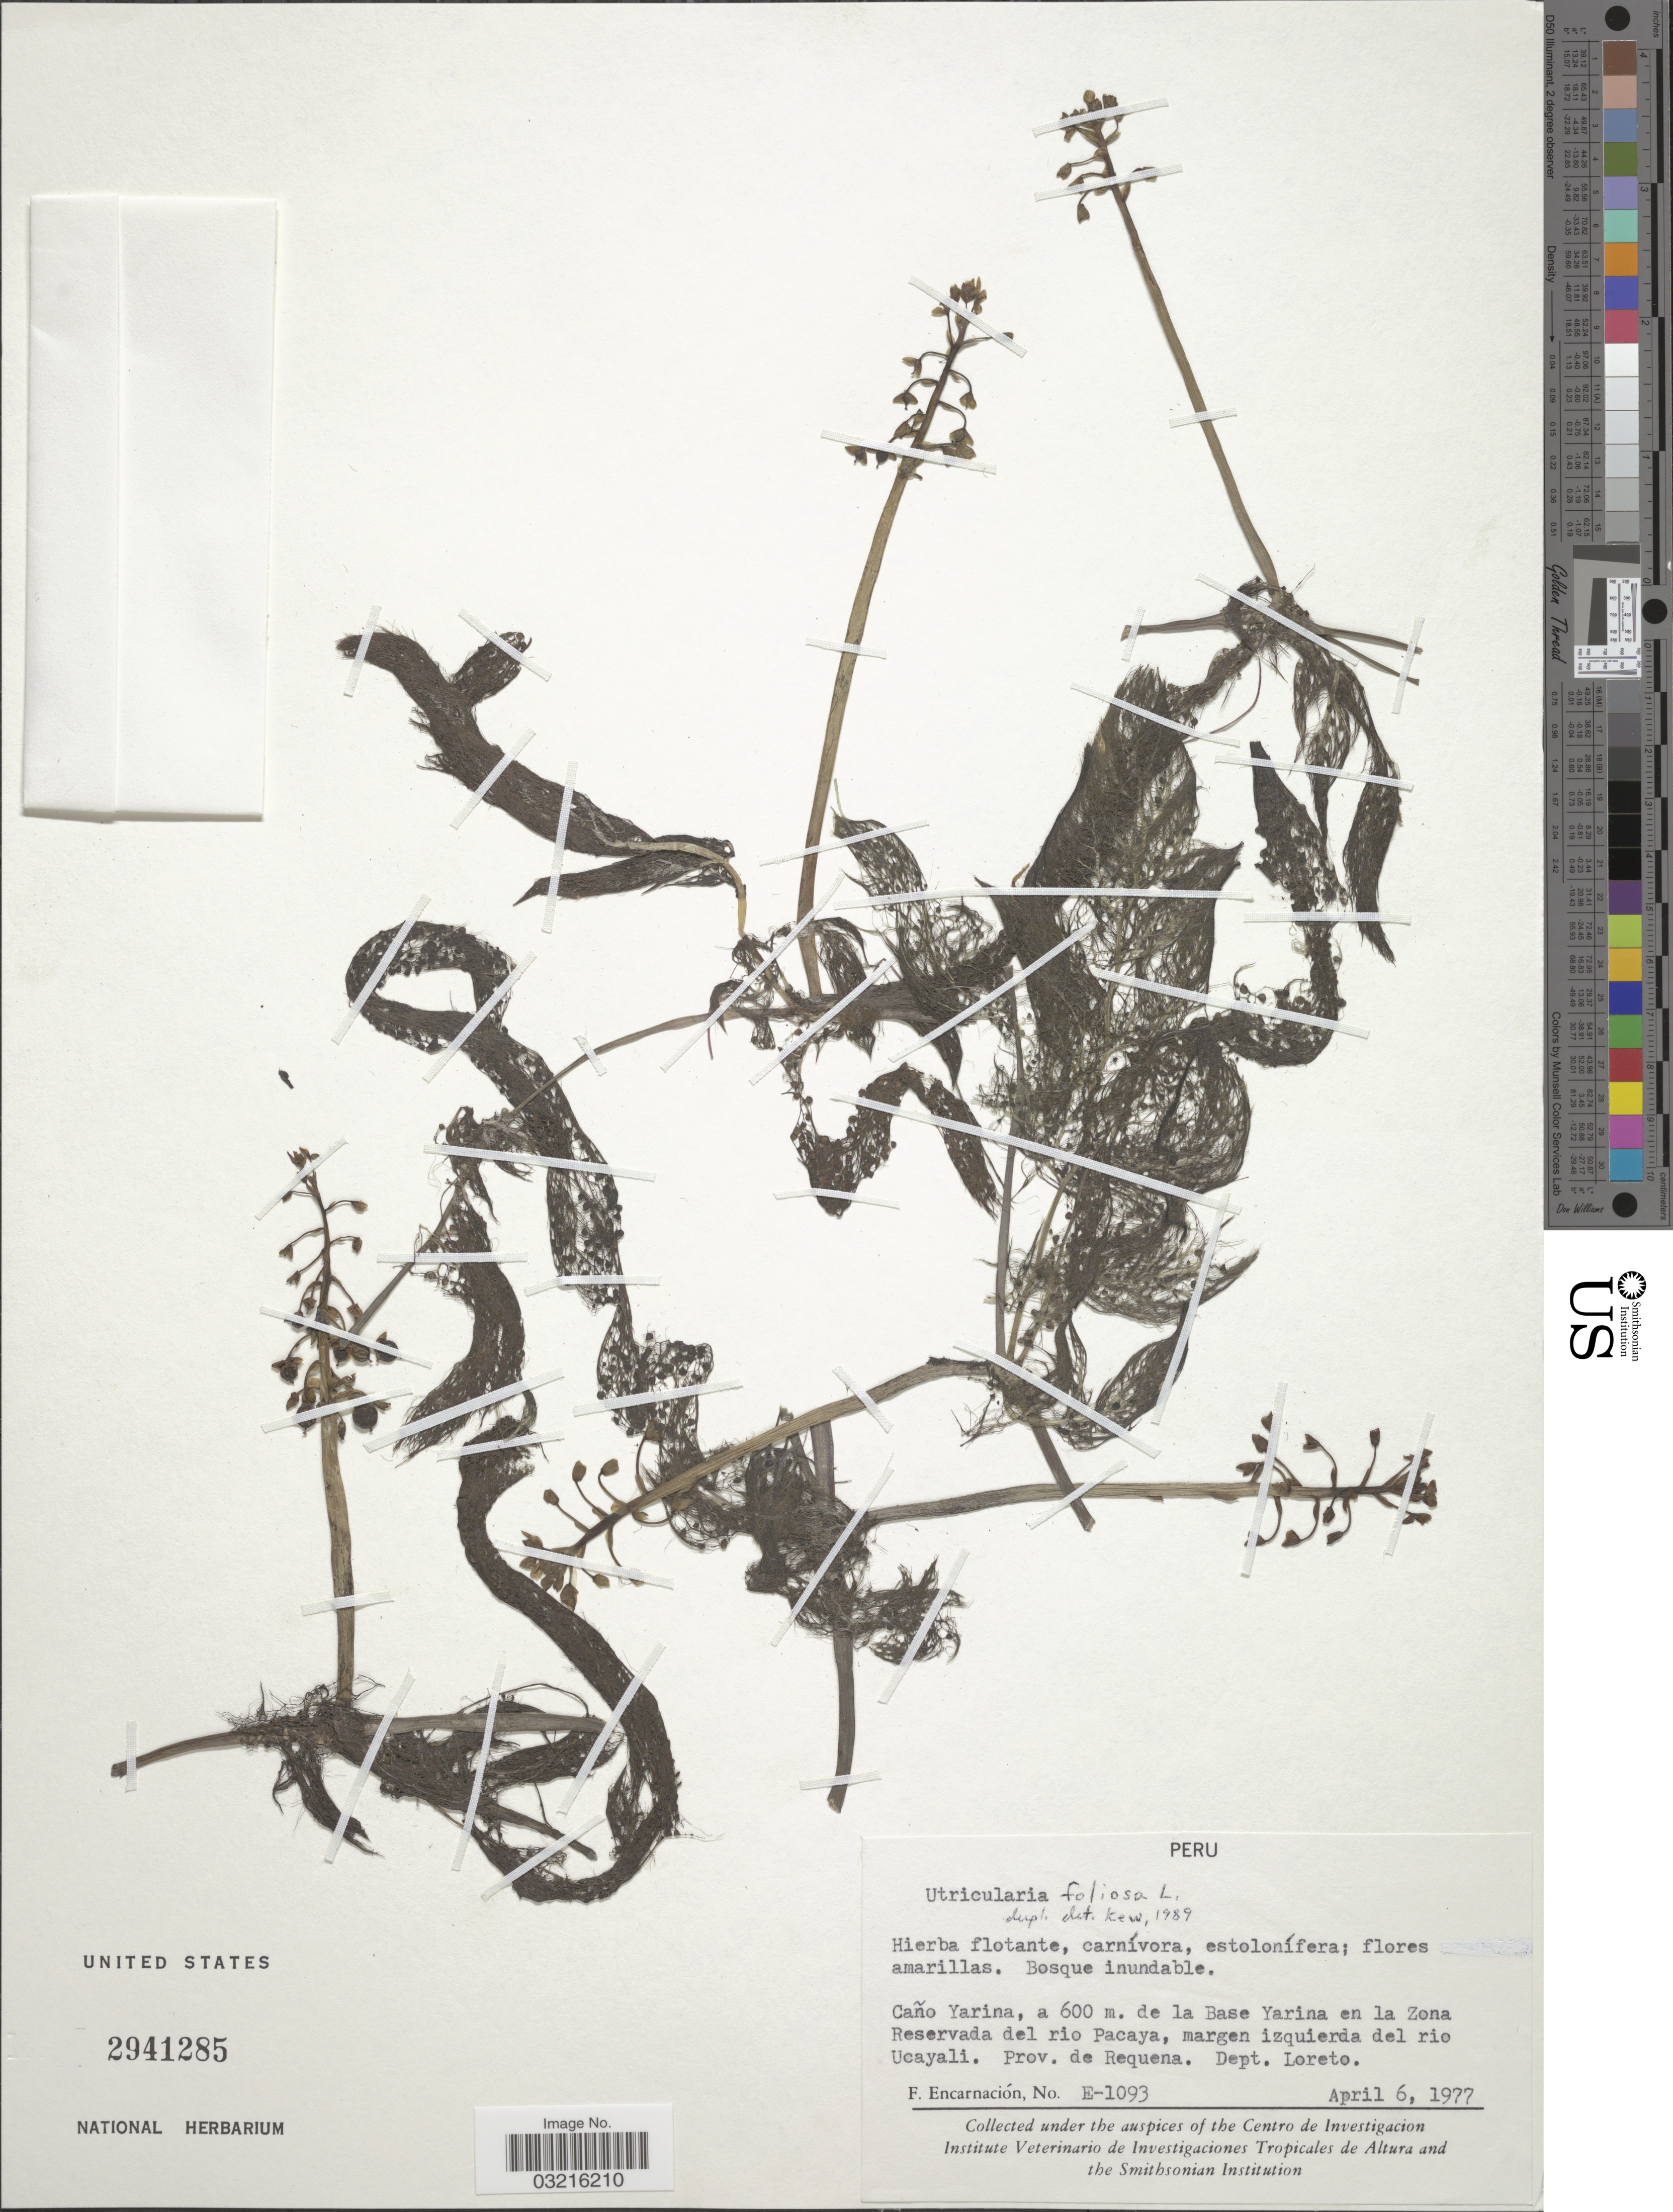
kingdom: Plantae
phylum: Tracheophyta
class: Magnoliopsida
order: Lamiales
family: Lentibulariaceae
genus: Utricularia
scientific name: Utricularia foliosa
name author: L.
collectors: F. Encarnación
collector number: E-1093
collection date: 1977-04-06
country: Peru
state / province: Loreto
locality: Caño Yarina, a 600 m. de la Base Yarina en la Zona Reservada del rio Pacaya, margen izquierda del rio Ucayali. Prov. de Requena. Dept. Loreto.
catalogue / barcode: US 2941285